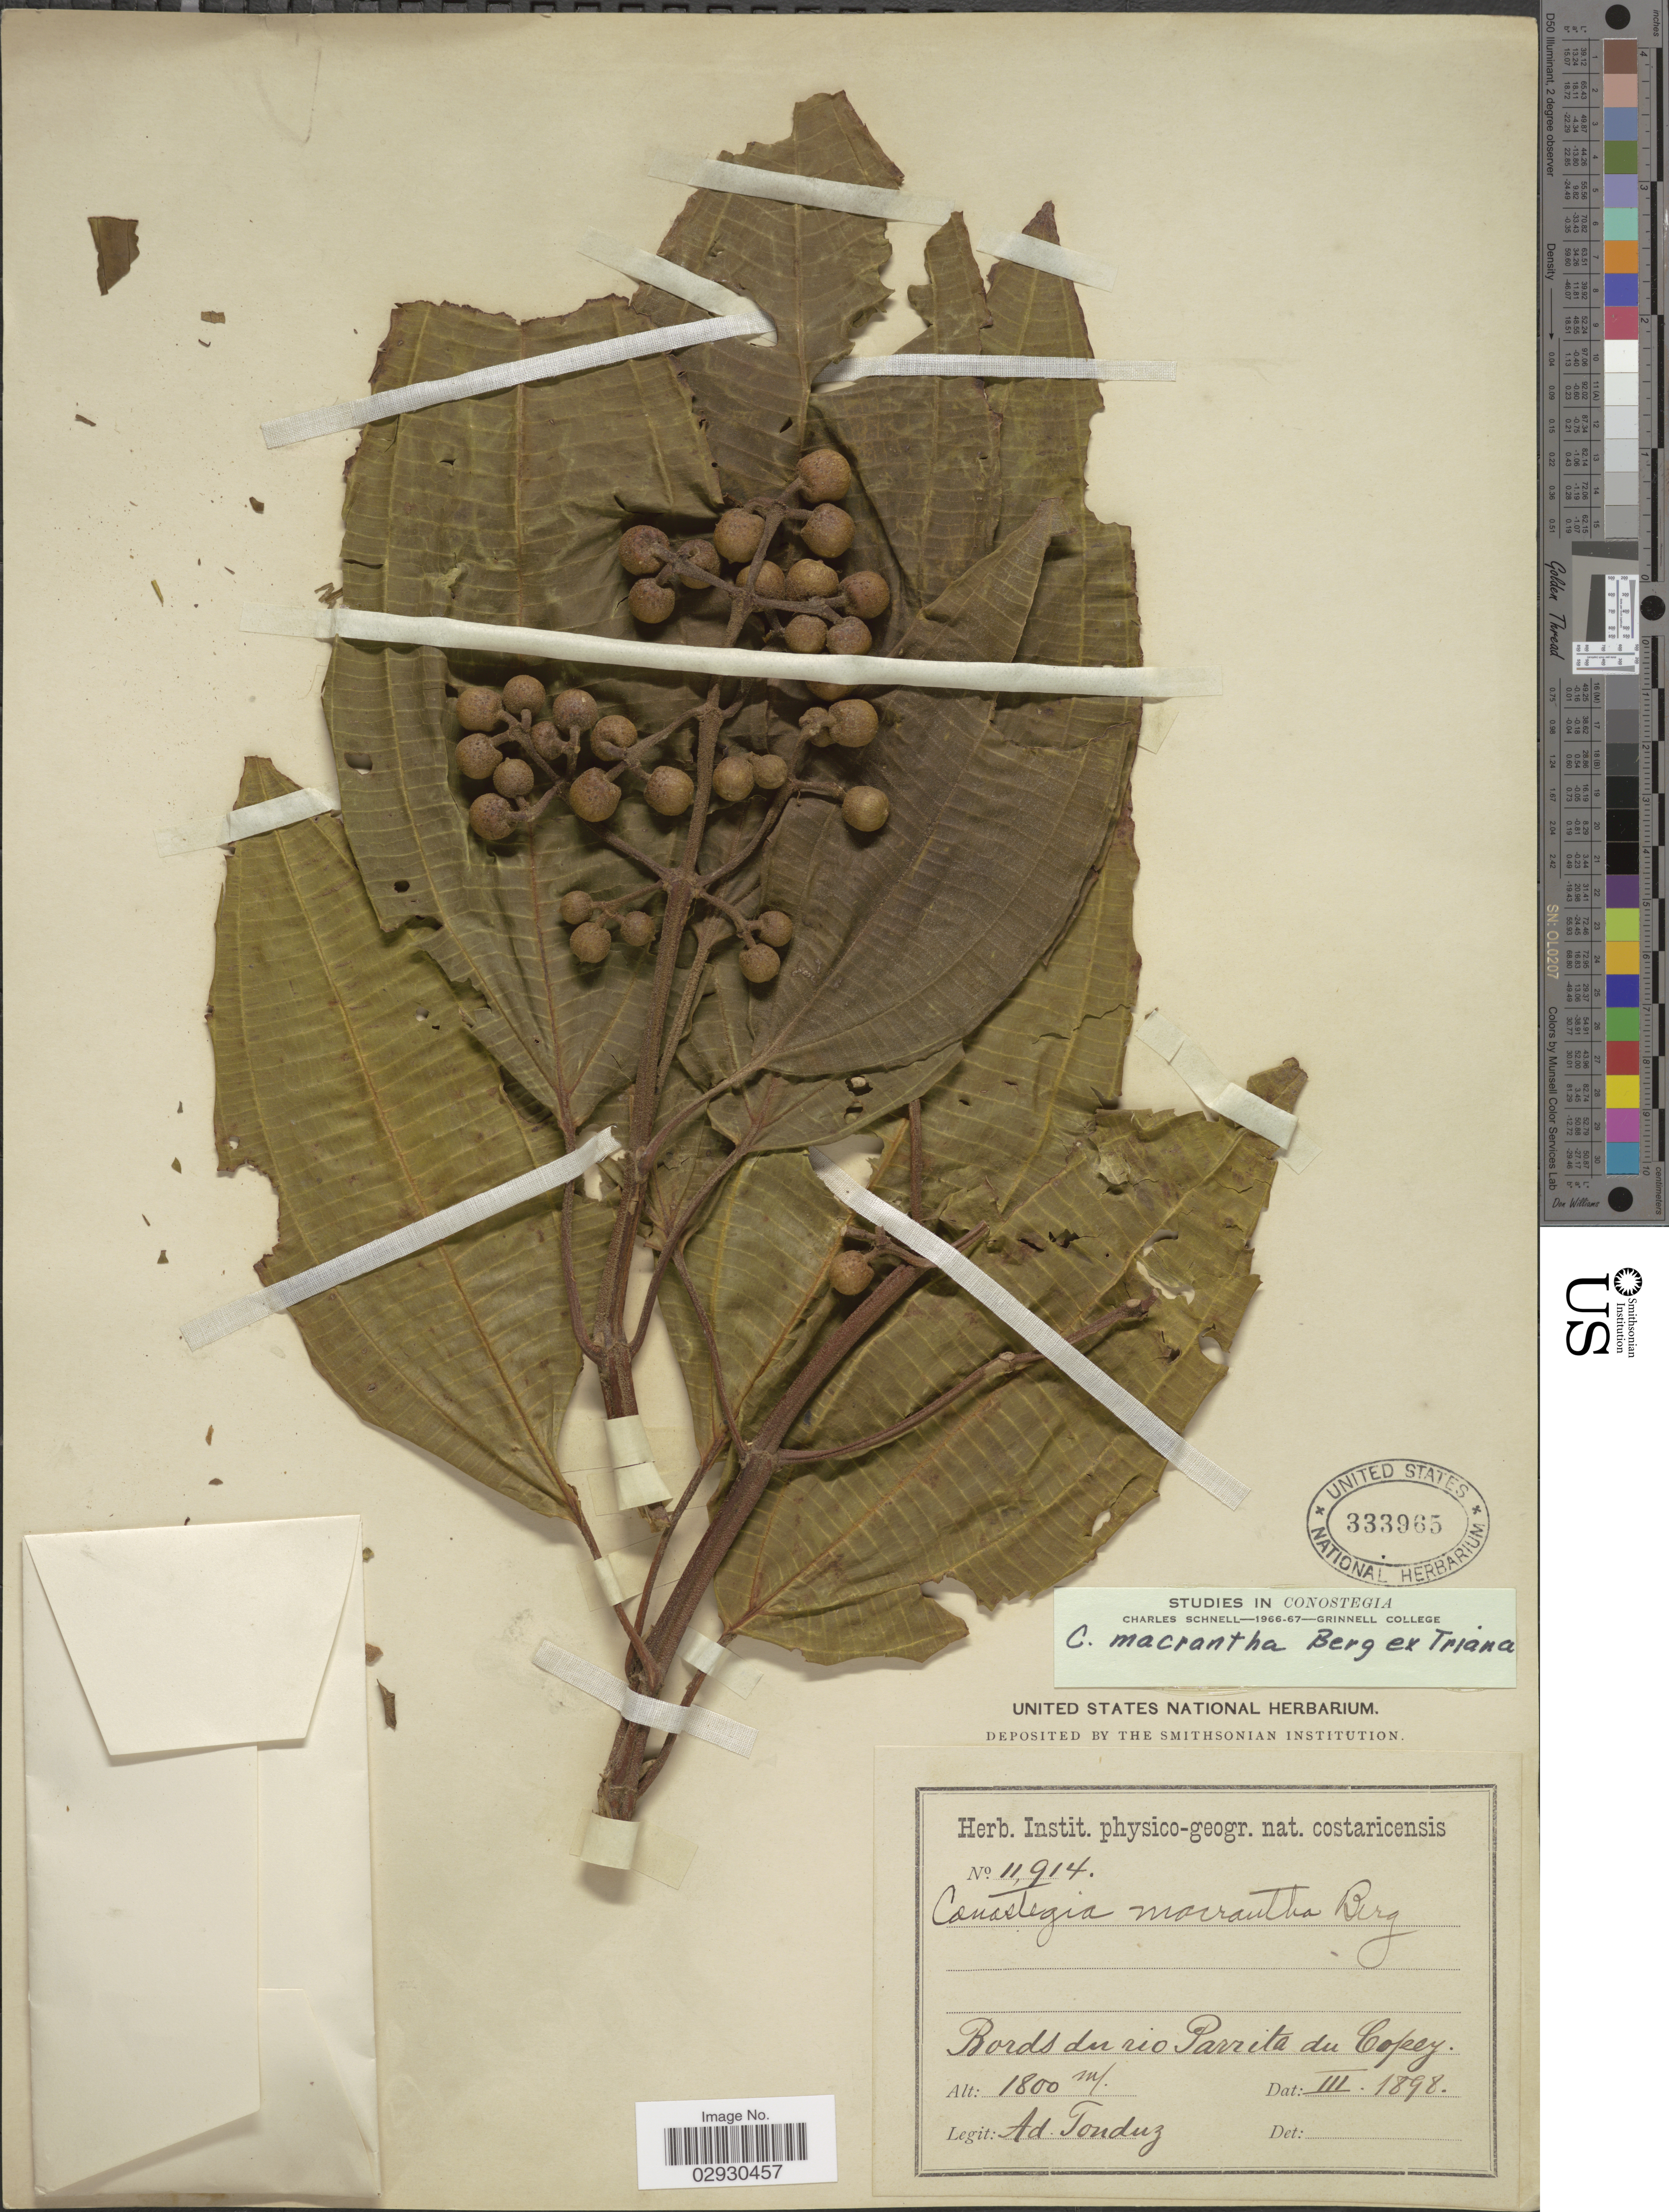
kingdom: Plantae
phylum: Tracheophyta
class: Magnoliopsida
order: Myrtales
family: Melastomataceae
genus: Conostegia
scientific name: Conostegia macrantha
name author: O. Berg ex Triana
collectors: A. Tonduz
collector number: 11914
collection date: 1898-03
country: Costa Rica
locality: Bords du rio Parrita du Copey.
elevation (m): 1800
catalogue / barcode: US 333965